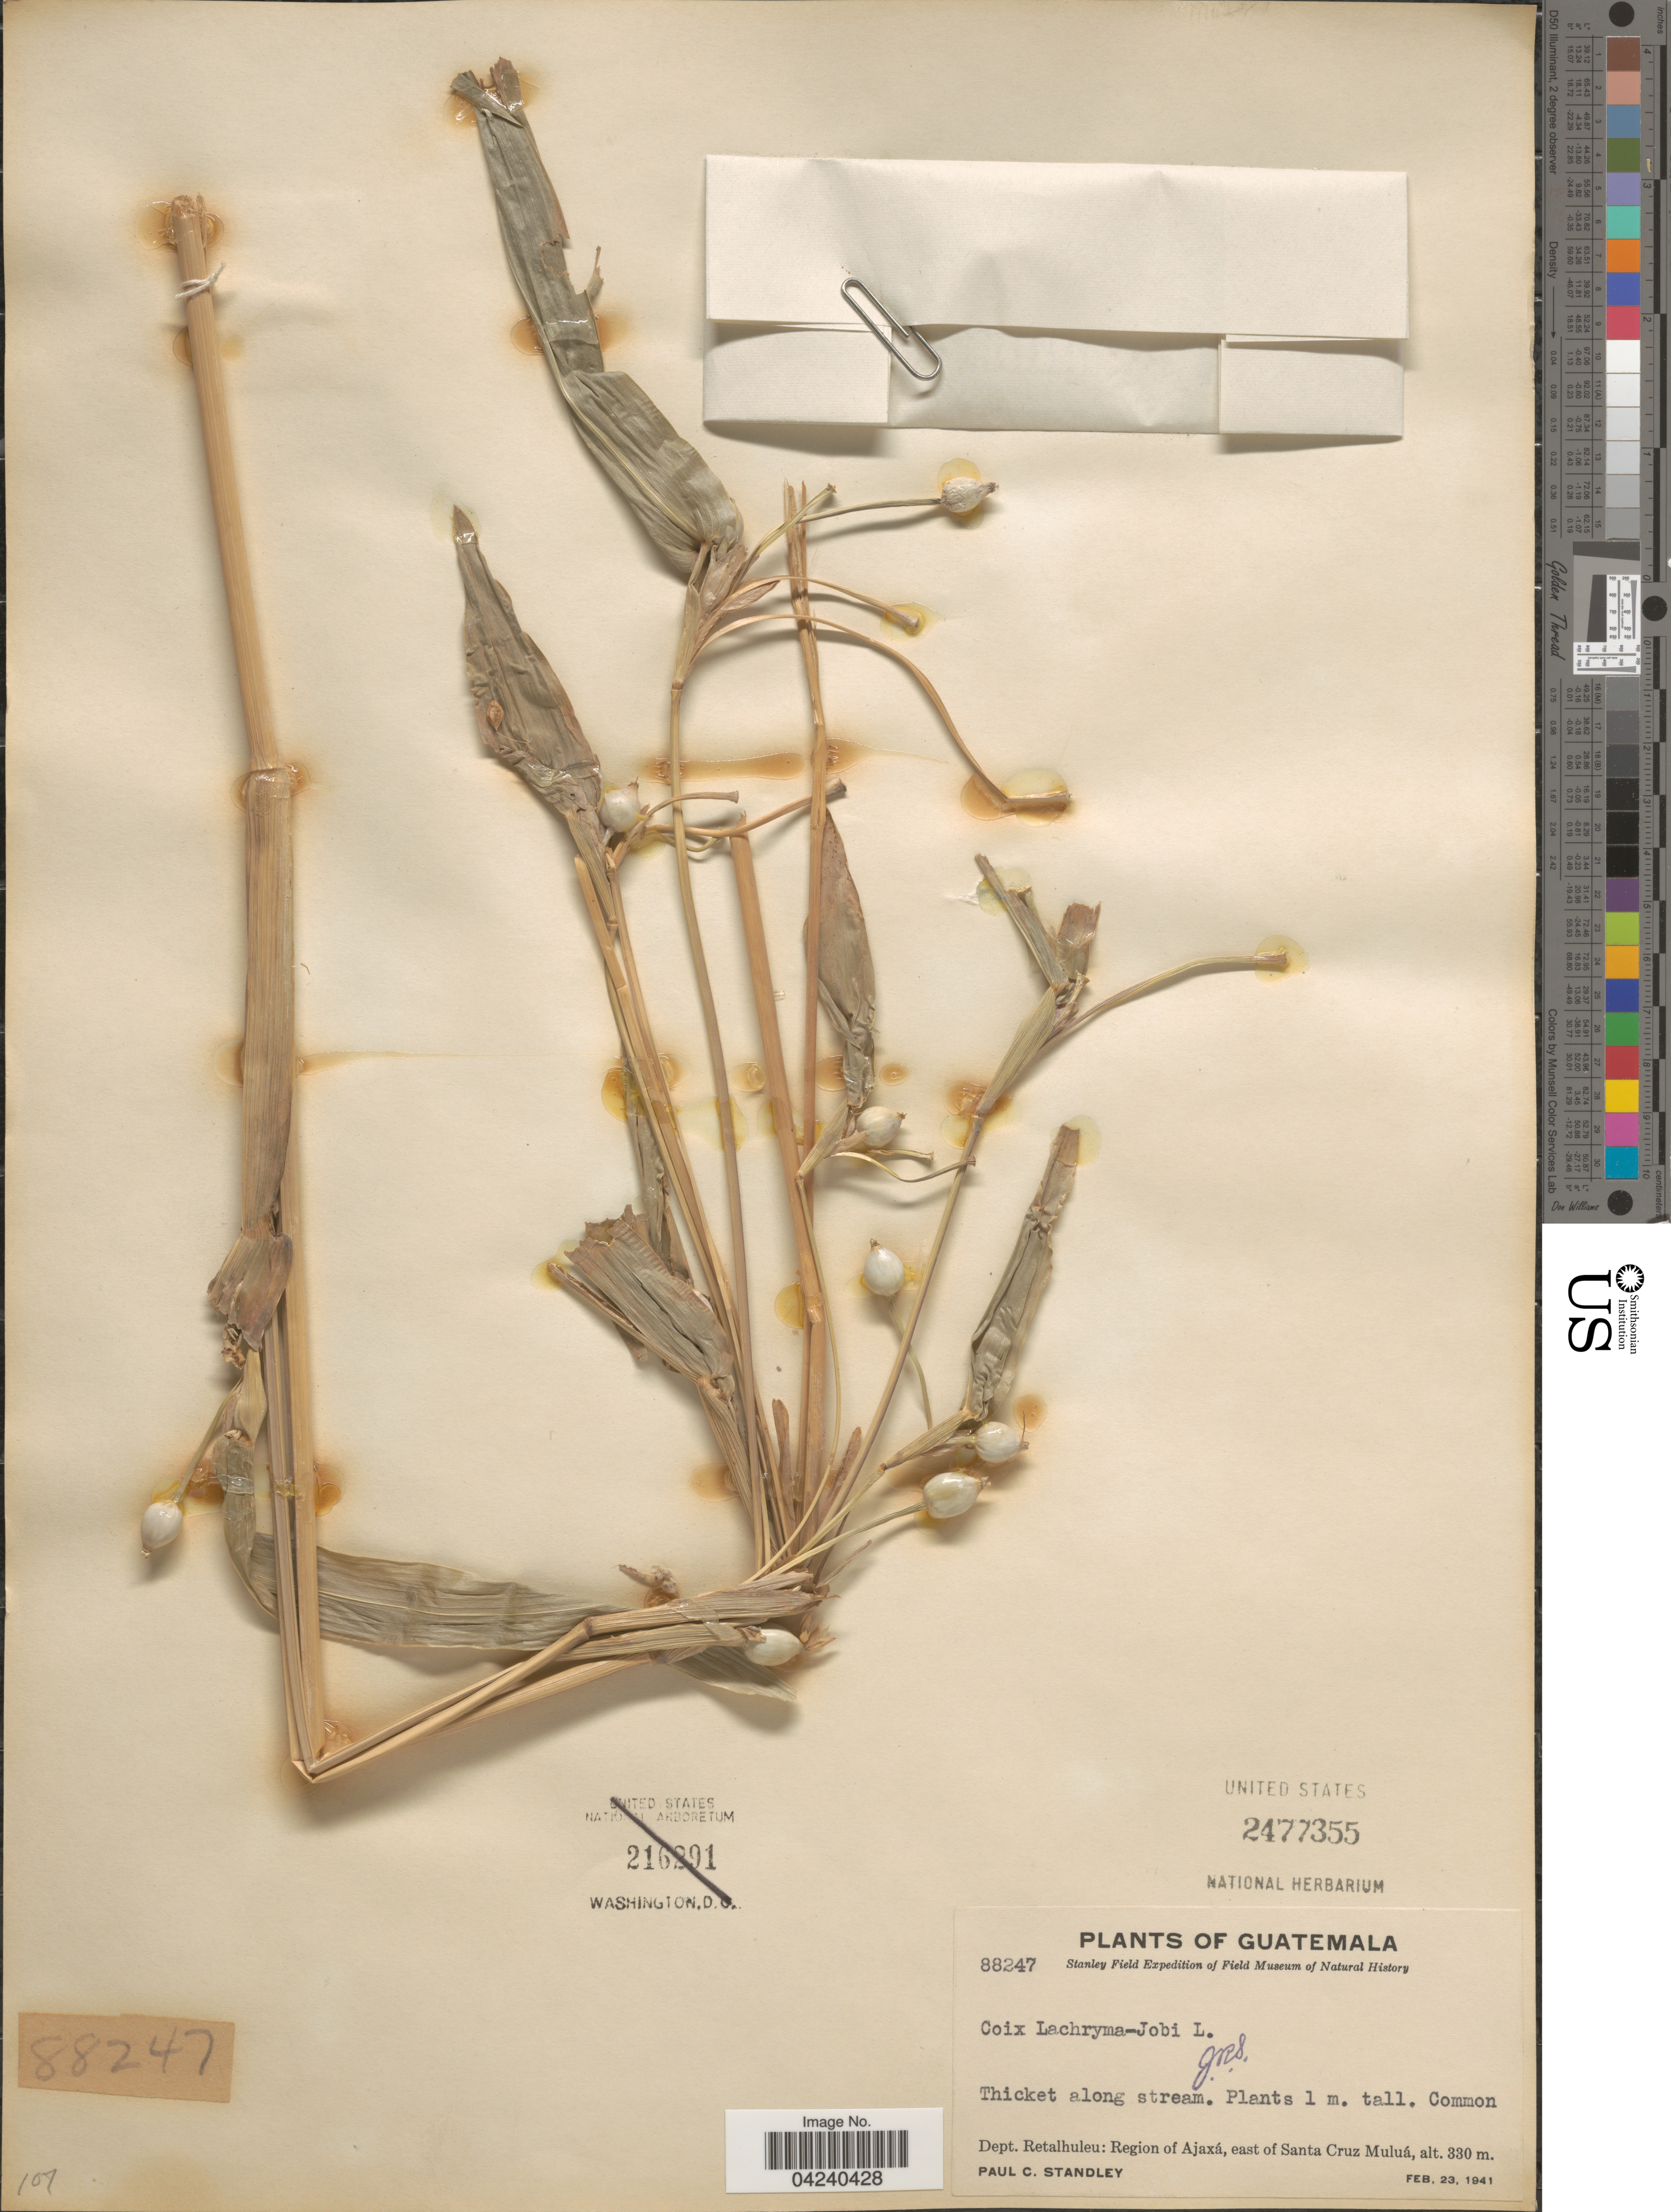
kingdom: Plantae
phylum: Tracheophyta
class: Liliopsida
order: Poales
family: Poaceae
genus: Coix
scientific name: Coix lacryma-jobi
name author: L.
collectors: P. C. Standley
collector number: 88247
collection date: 1941-02-23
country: Guatemala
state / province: Retalhuleu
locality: Stanley Field Expedition. Thicket along stream. Dept. Retalhuleu: Region of Ajaxá, east of Santa Cruz Muluá.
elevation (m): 330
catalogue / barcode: US 2477355